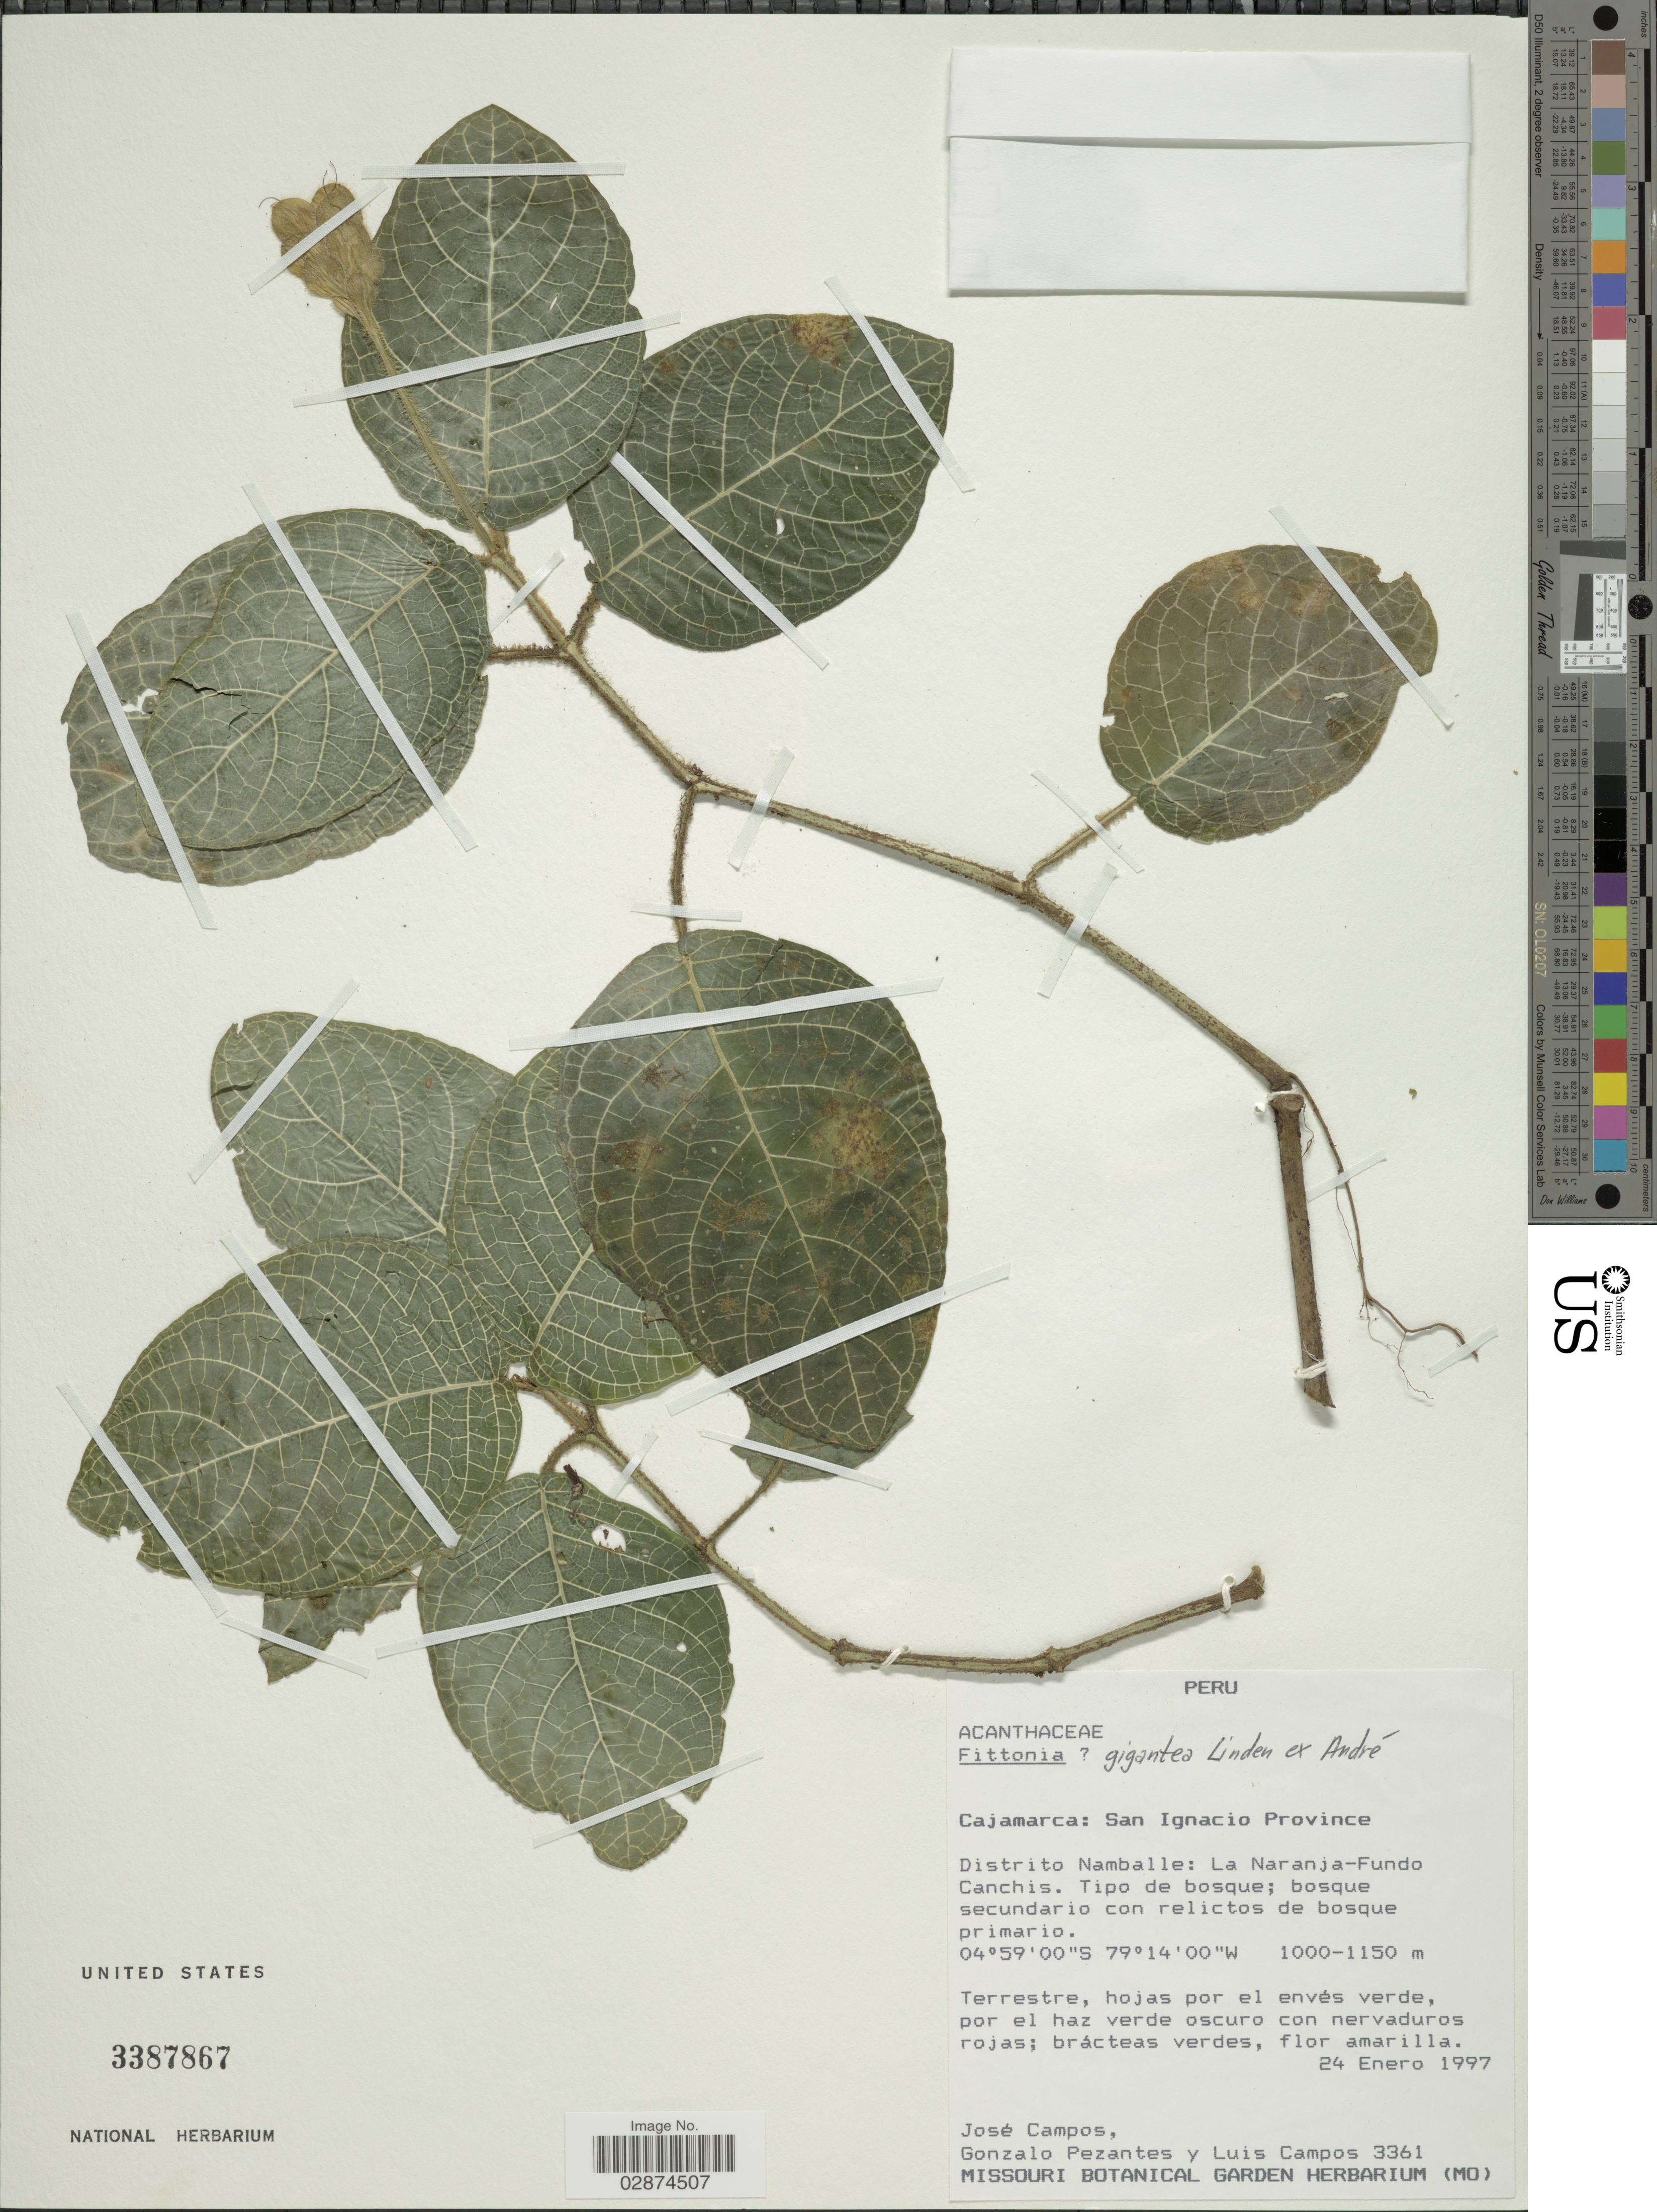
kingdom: Plantae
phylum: Tracheophyta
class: Magnoliopsida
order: Lamiales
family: Acanthaceae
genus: Fittonia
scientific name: Fittonia gigantea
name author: Linden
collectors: J. Campos, G. Pezantes & L. Campos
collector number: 3361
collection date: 1997-01-24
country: Peru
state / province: Cajamarca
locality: San Ignacio Province. Distrito Namballe: La Naranja-Fundo Canchis.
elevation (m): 1000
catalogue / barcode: US 3387867